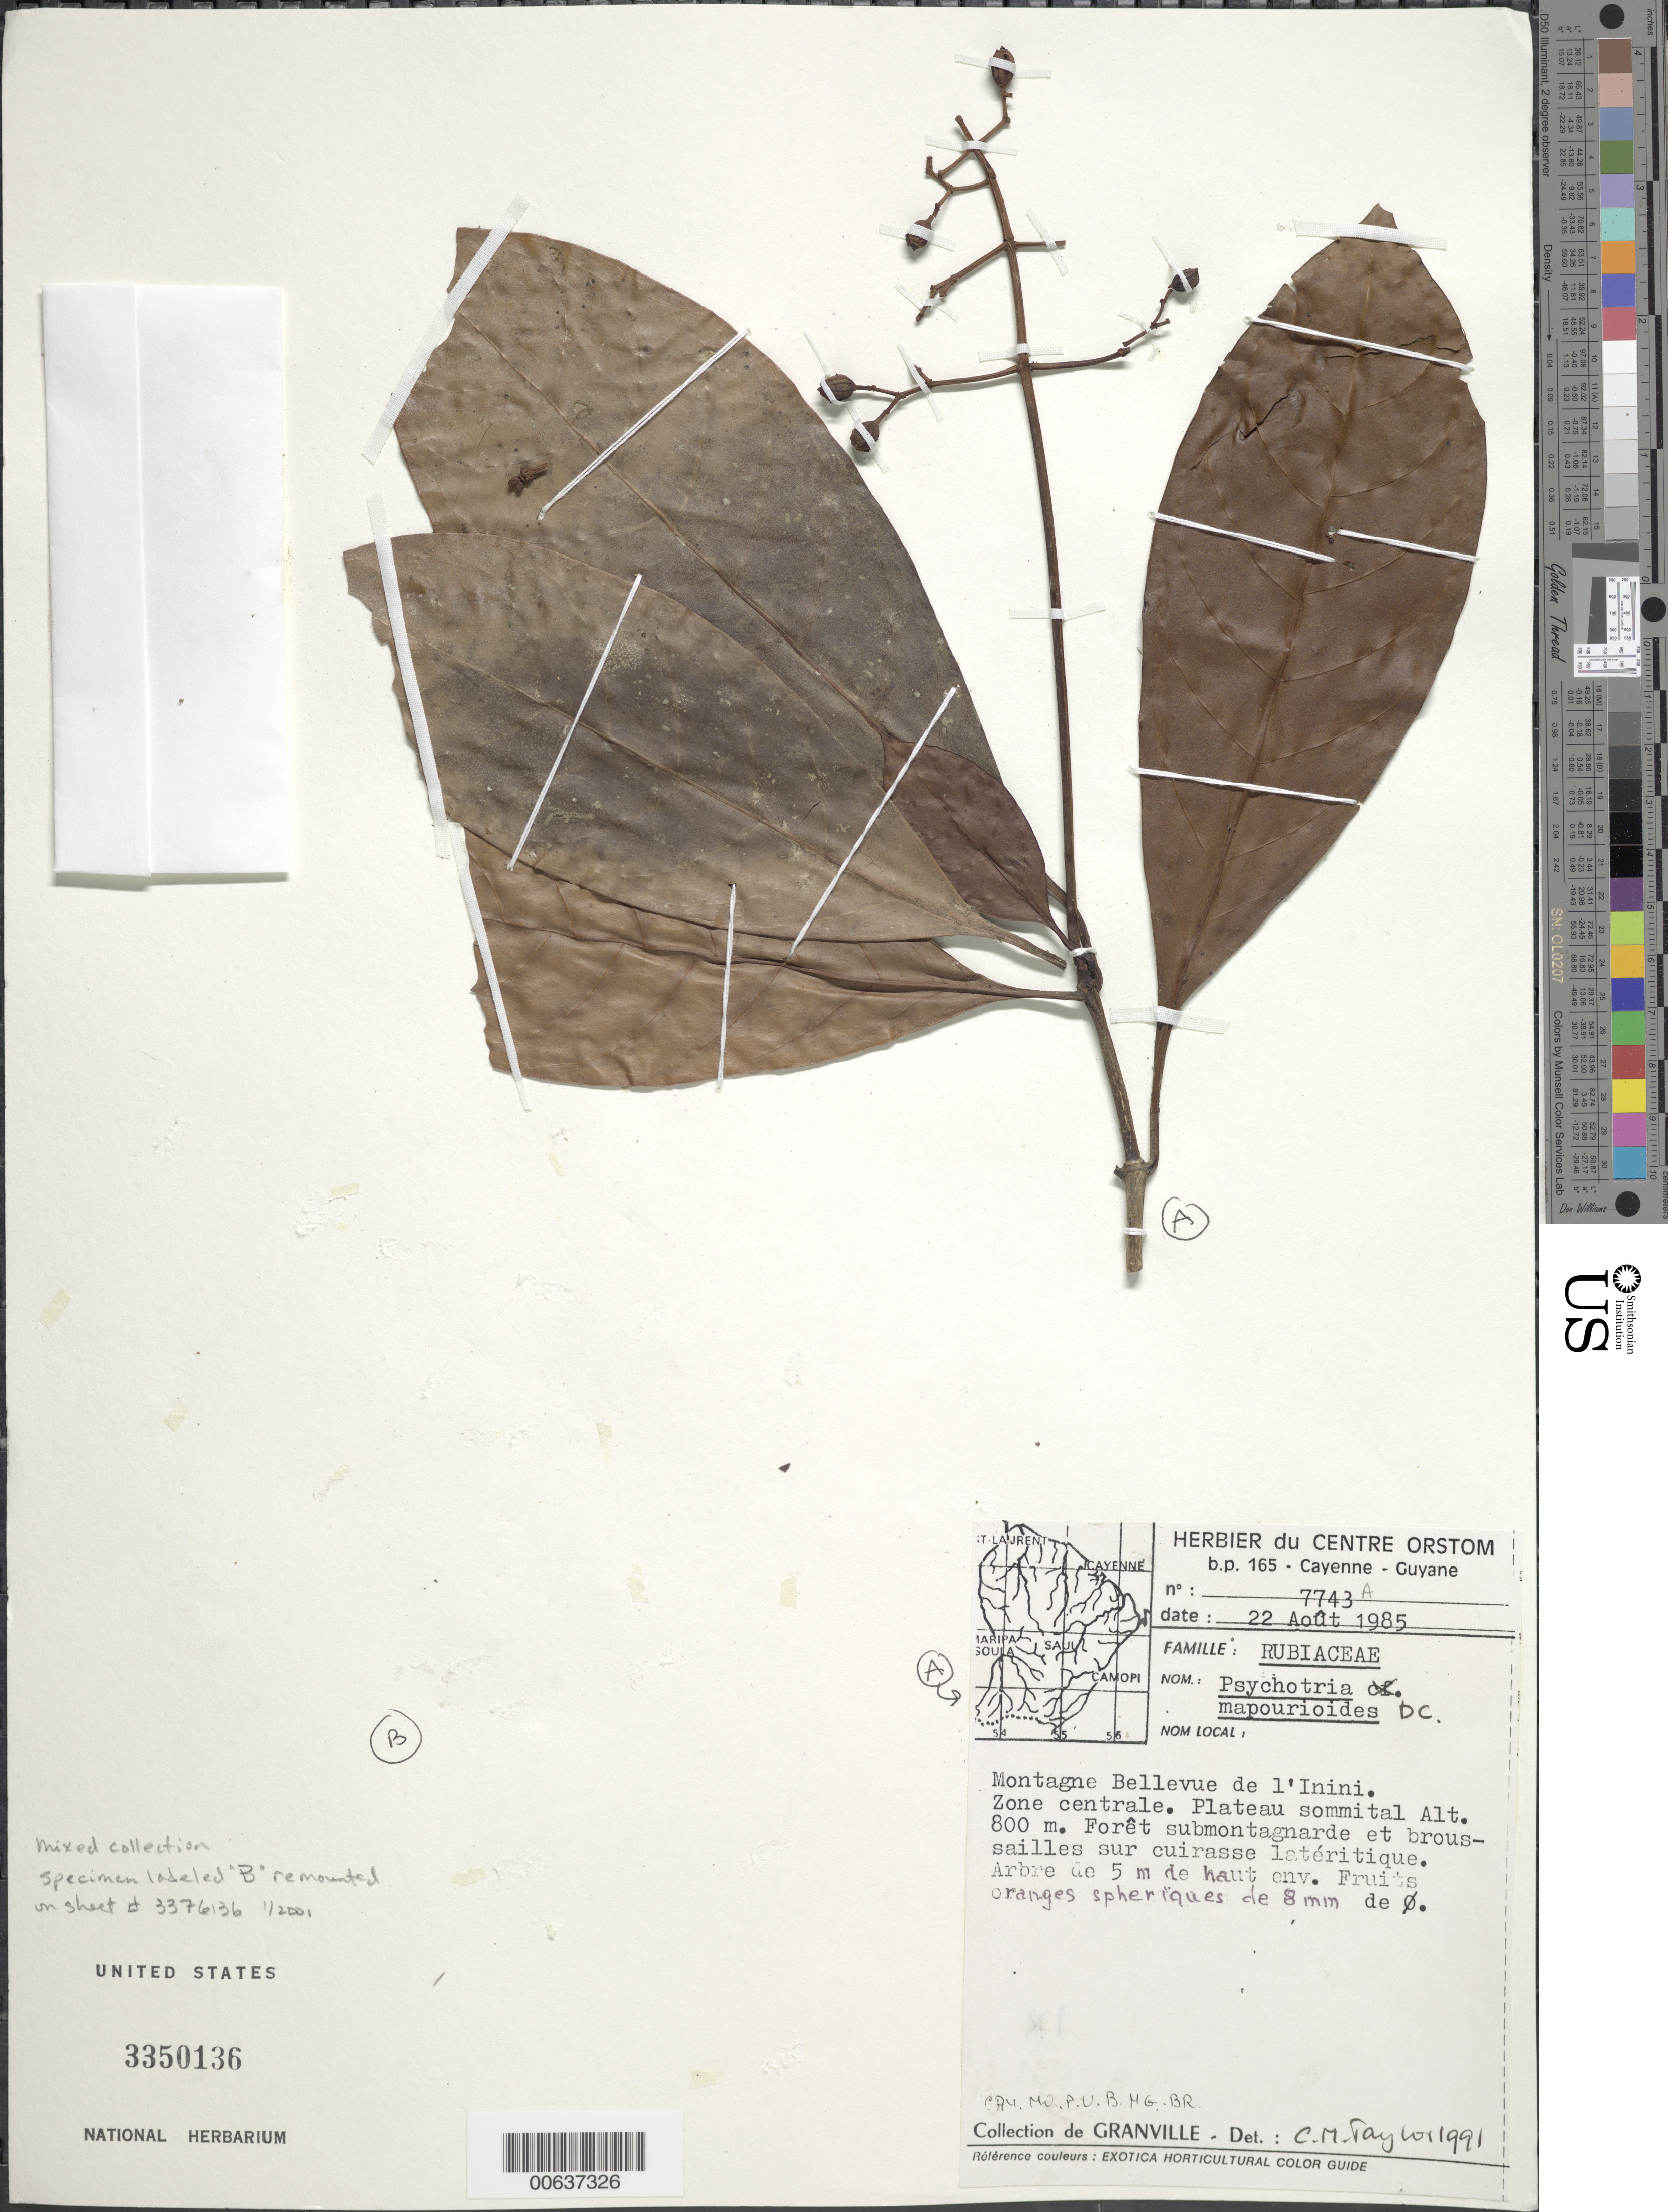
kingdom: Plantae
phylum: Tracheophyta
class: Magnoliopsida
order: Gentianales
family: Rubiaceae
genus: Psychotria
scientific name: Psychotria mapourioides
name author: DC.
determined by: Taylor, Charlotte M.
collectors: J.-J. de Granville, L. Allorge, G. Cremers, A. .R. A. Görts-van Rijn & J. Kodjoed-Bonneton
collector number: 7743 A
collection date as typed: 22-Aug-85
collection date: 1985-08-22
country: French Guiana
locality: Montagnes Bellevue de l'Inini, zone centrale, plateau sommital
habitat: Forêt submontagnarde et broussailles sur cruiasse lateritique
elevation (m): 800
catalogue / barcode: US 3350136